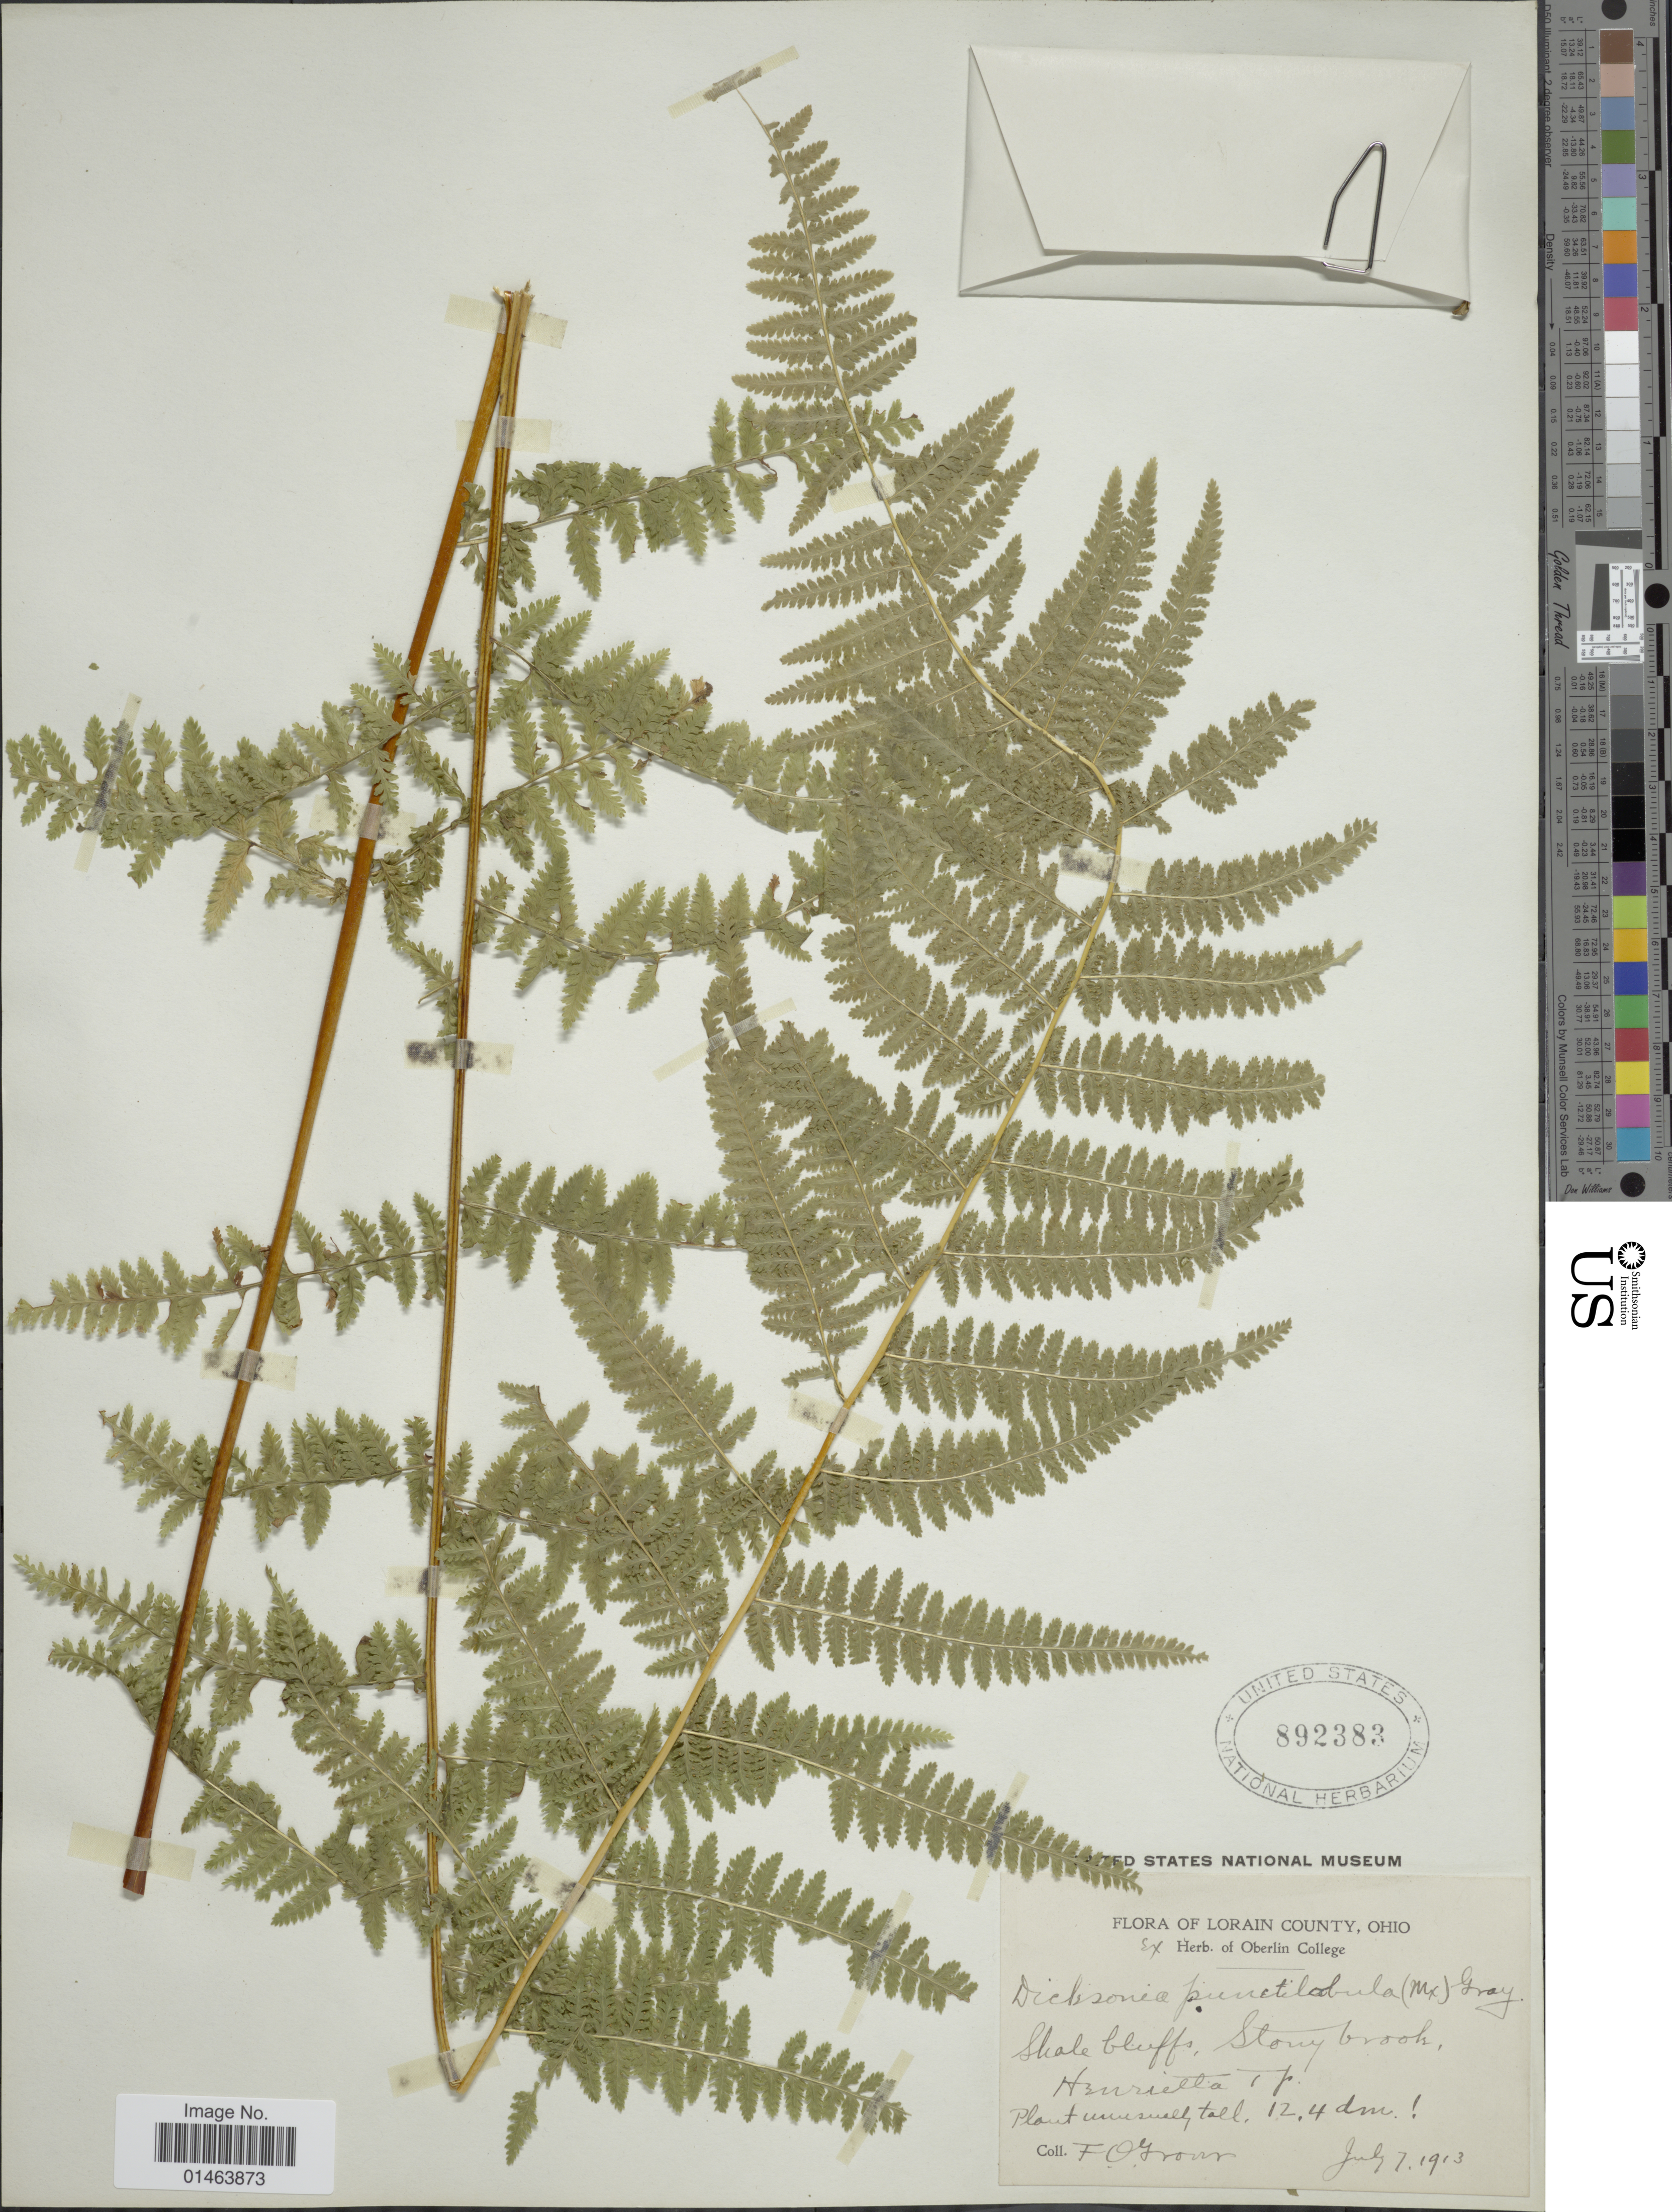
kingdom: Plantae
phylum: Tracheophyta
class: Polypodiopsida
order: Polypodiales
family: Dennstaedtiaceae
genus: Dennstaedtia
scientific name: Dennstaedtia punctilobula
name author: (Michx.) T. Moore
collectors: F. Groum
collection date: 1913-07-07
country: United States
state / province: Ohio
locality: Ohio, Lorain County, Skale bluffs, Slowly Brook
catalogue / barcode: US 892383